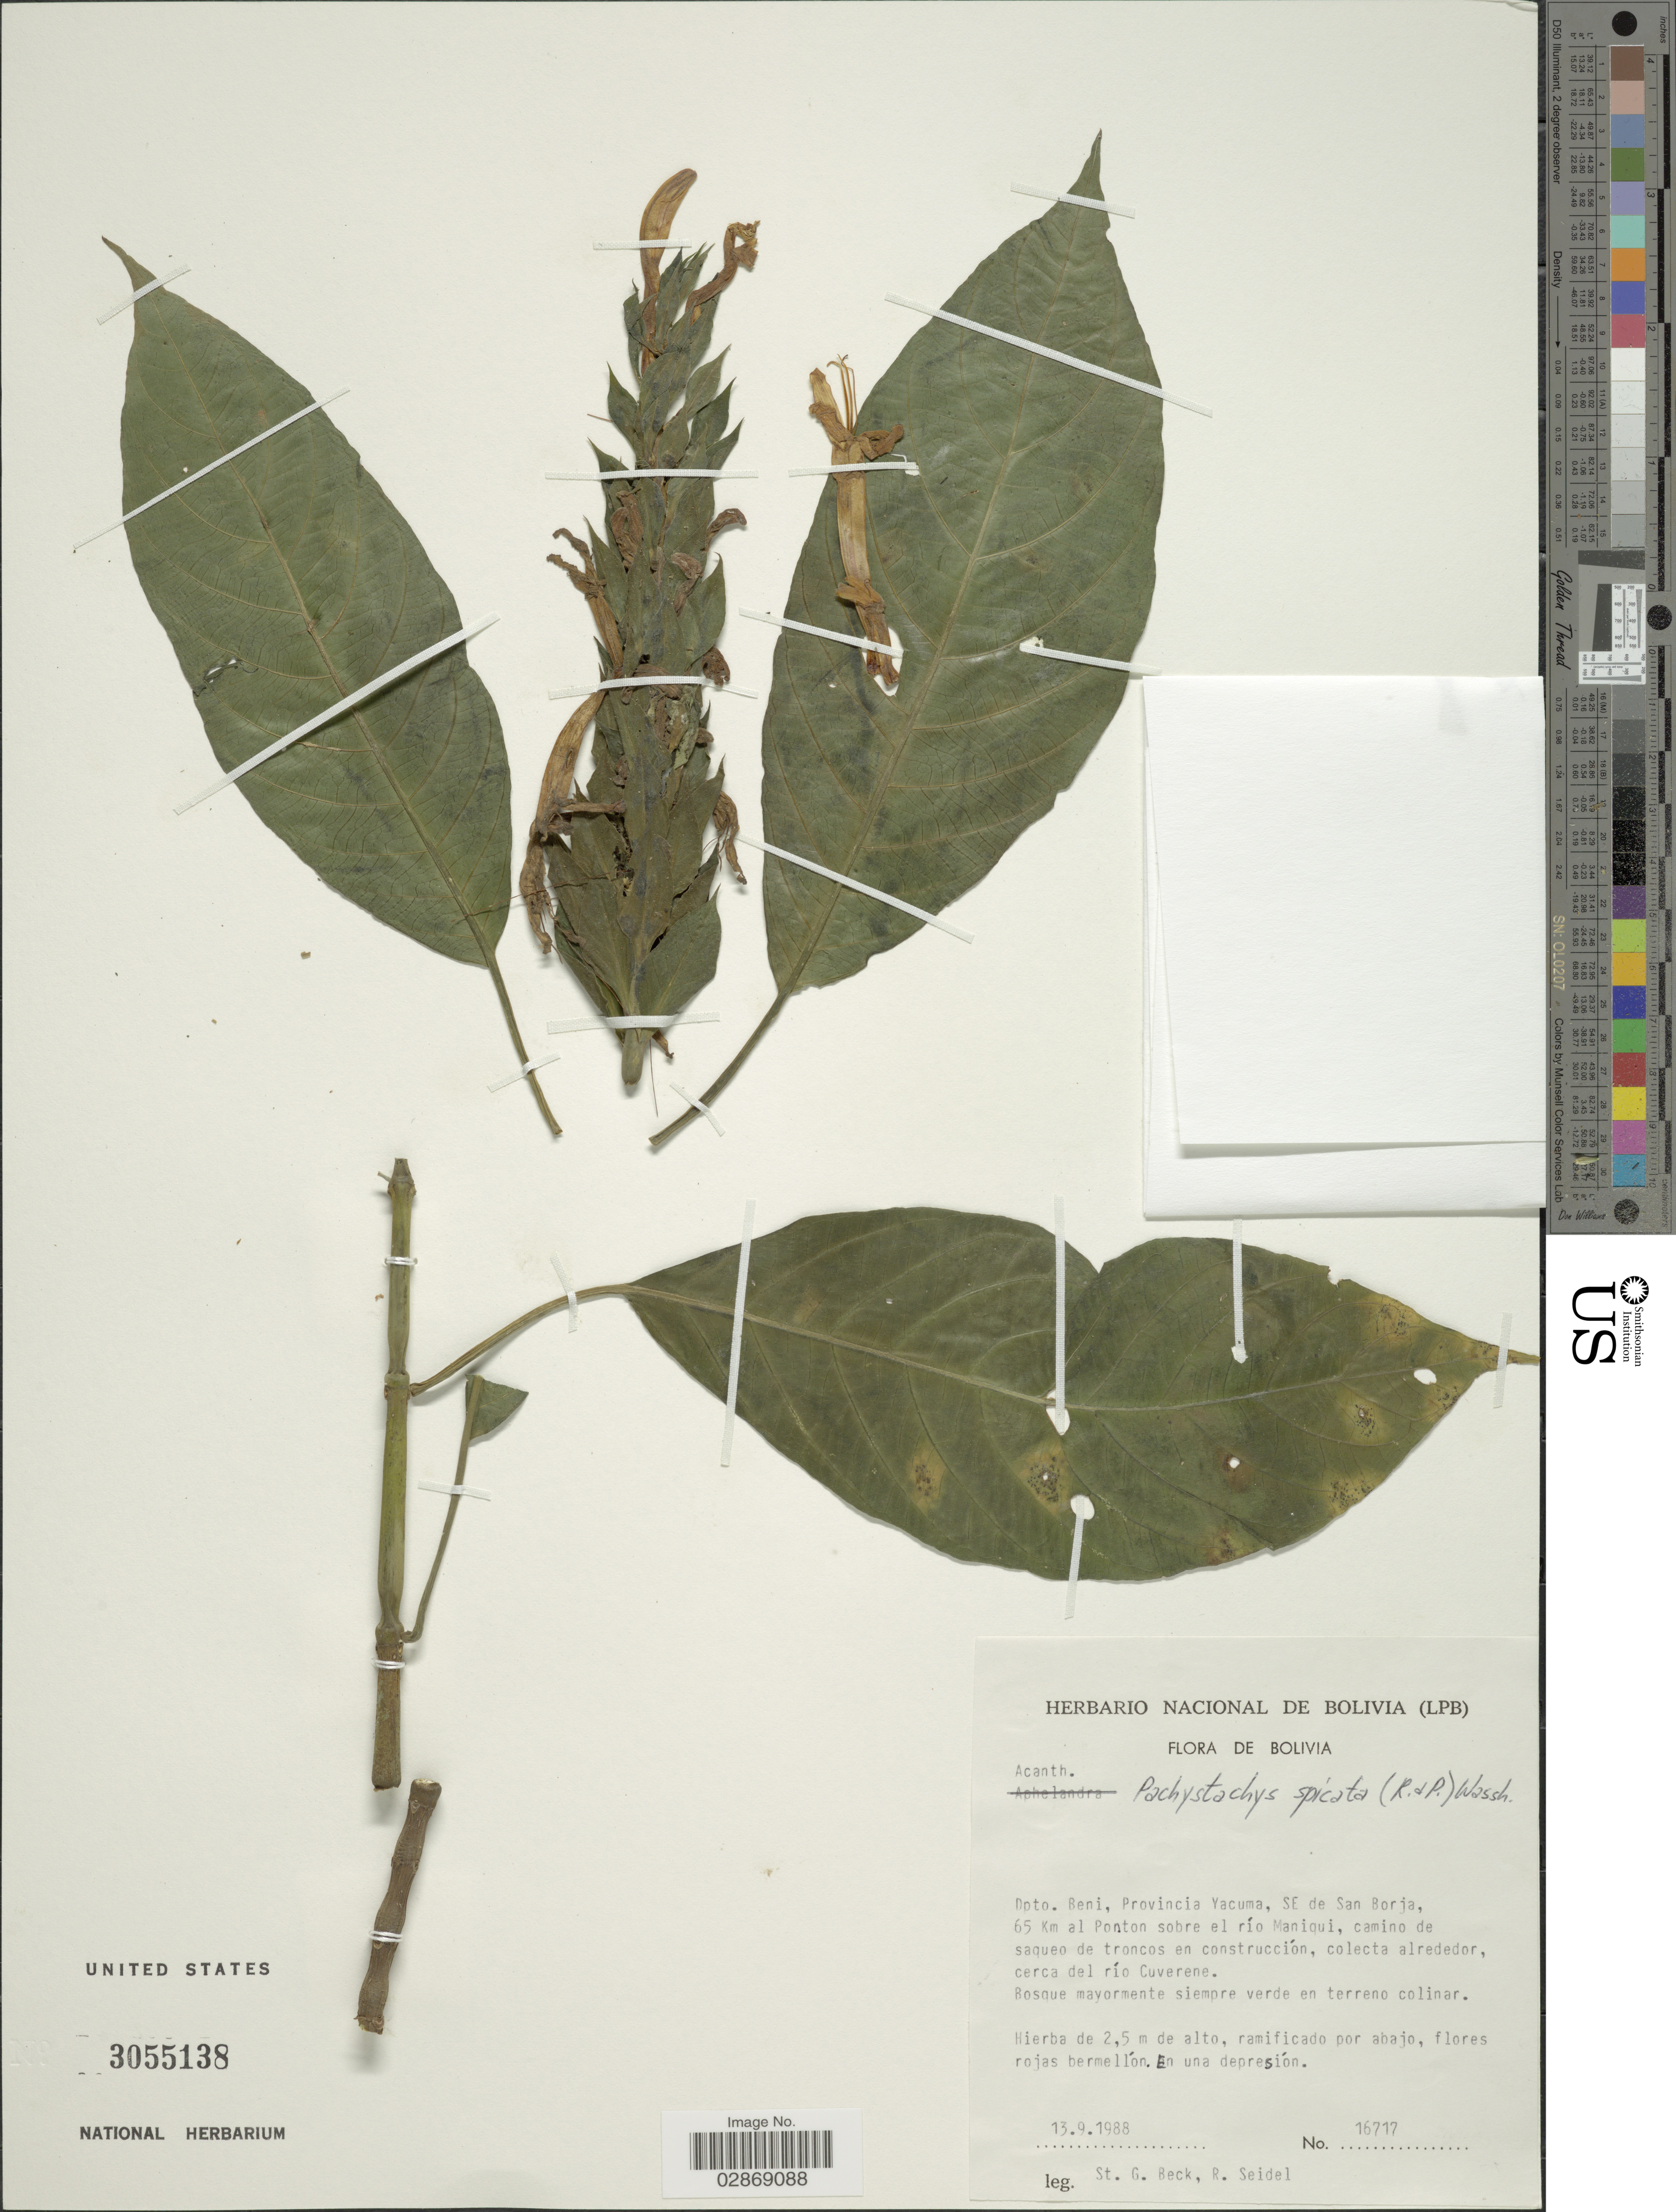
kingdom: Plantae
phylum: Tracheophyta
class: Magnoliopsida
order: Lamiales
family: Acanthaceae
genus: Pachystachys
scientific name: Pachystachys spicata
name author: (Ruiz & Pav.) Wassh.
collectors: S. G. Beck & R. Seidel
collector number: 16717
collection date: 1988-09-13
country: Bolivia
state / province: Beni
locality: Dpto. Beni, Provincia Yacuma. SE de San Borja, 65 Km al Ponton sobre el río Maniqui, camino de saqueo de troncos en construcción, colecta alrededor, cerca del río Cuverene.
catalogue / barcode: US 3055138